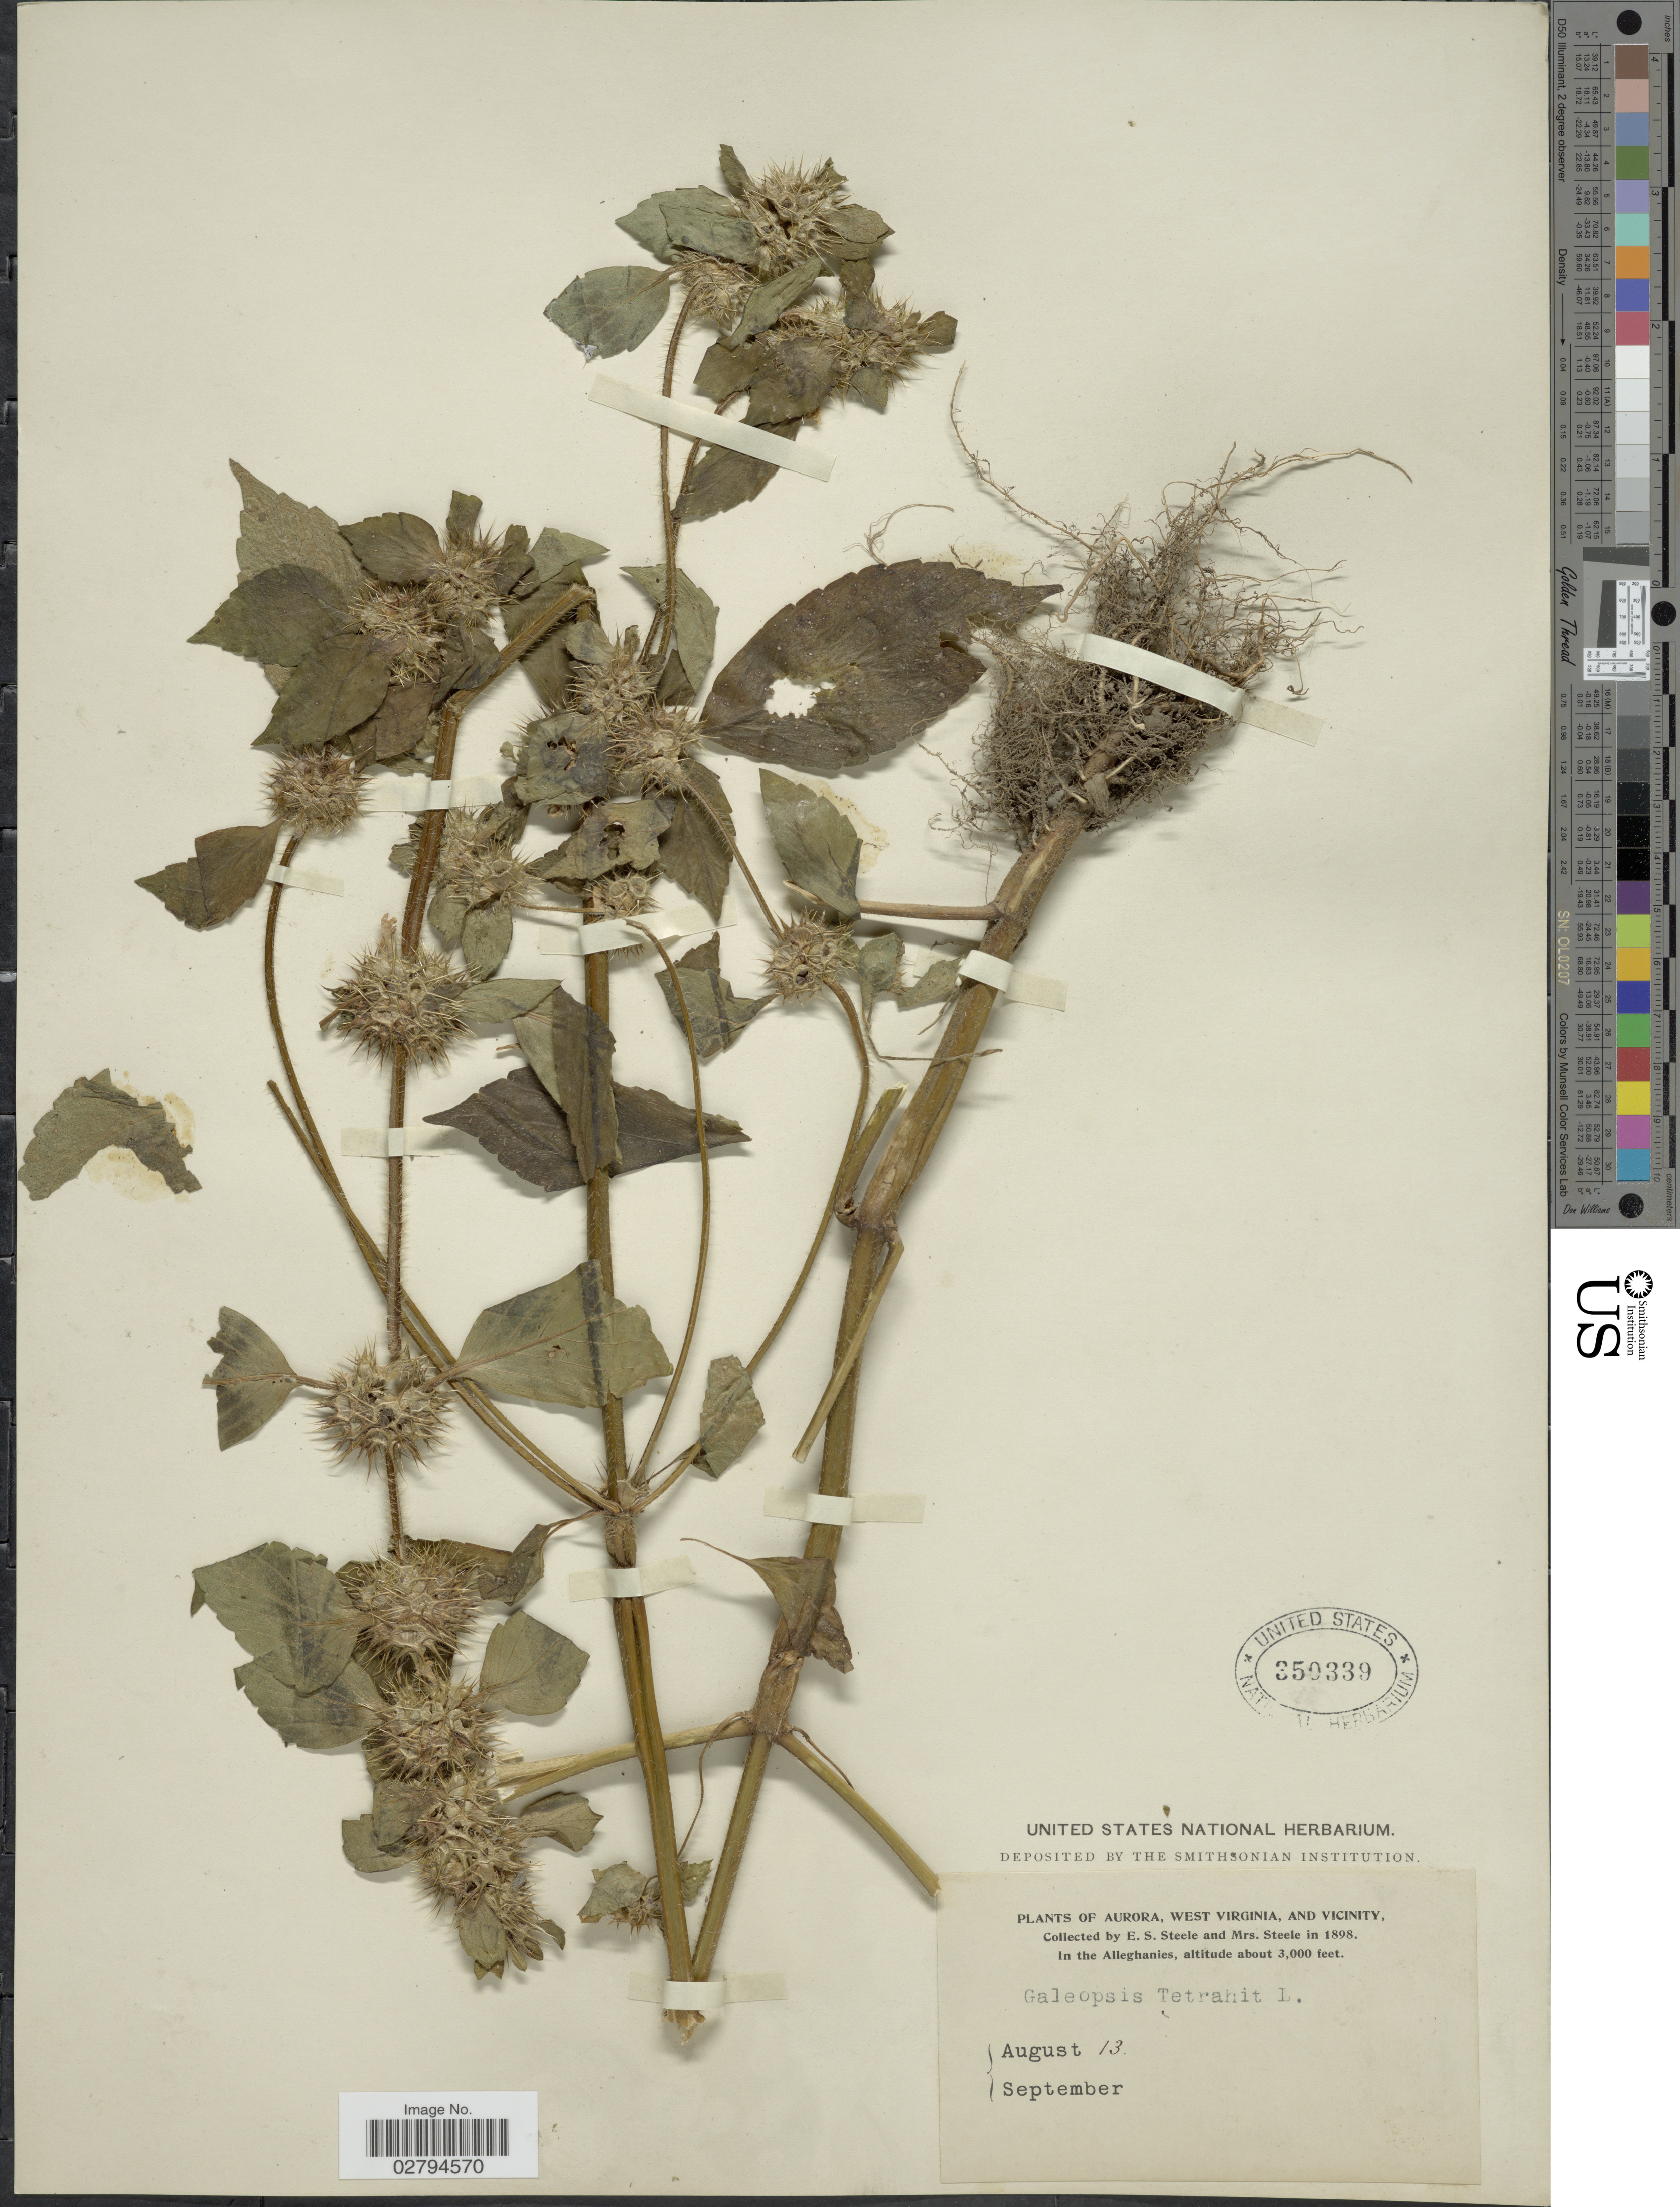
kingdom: Plantae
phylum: Tracheophyta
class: Magnoliopsida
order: Lamiales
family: Lamiaceae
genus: Galeopsis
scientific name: Galeopsis tetrahit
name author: L.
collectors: E. Steele & Mrs. E. S. Steele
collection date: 1898-08-13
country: United States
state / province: West Virginia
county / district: Preston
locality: Aurora, and Vicinity. In the Alleghanies.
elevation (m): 914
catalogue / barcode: US 350339